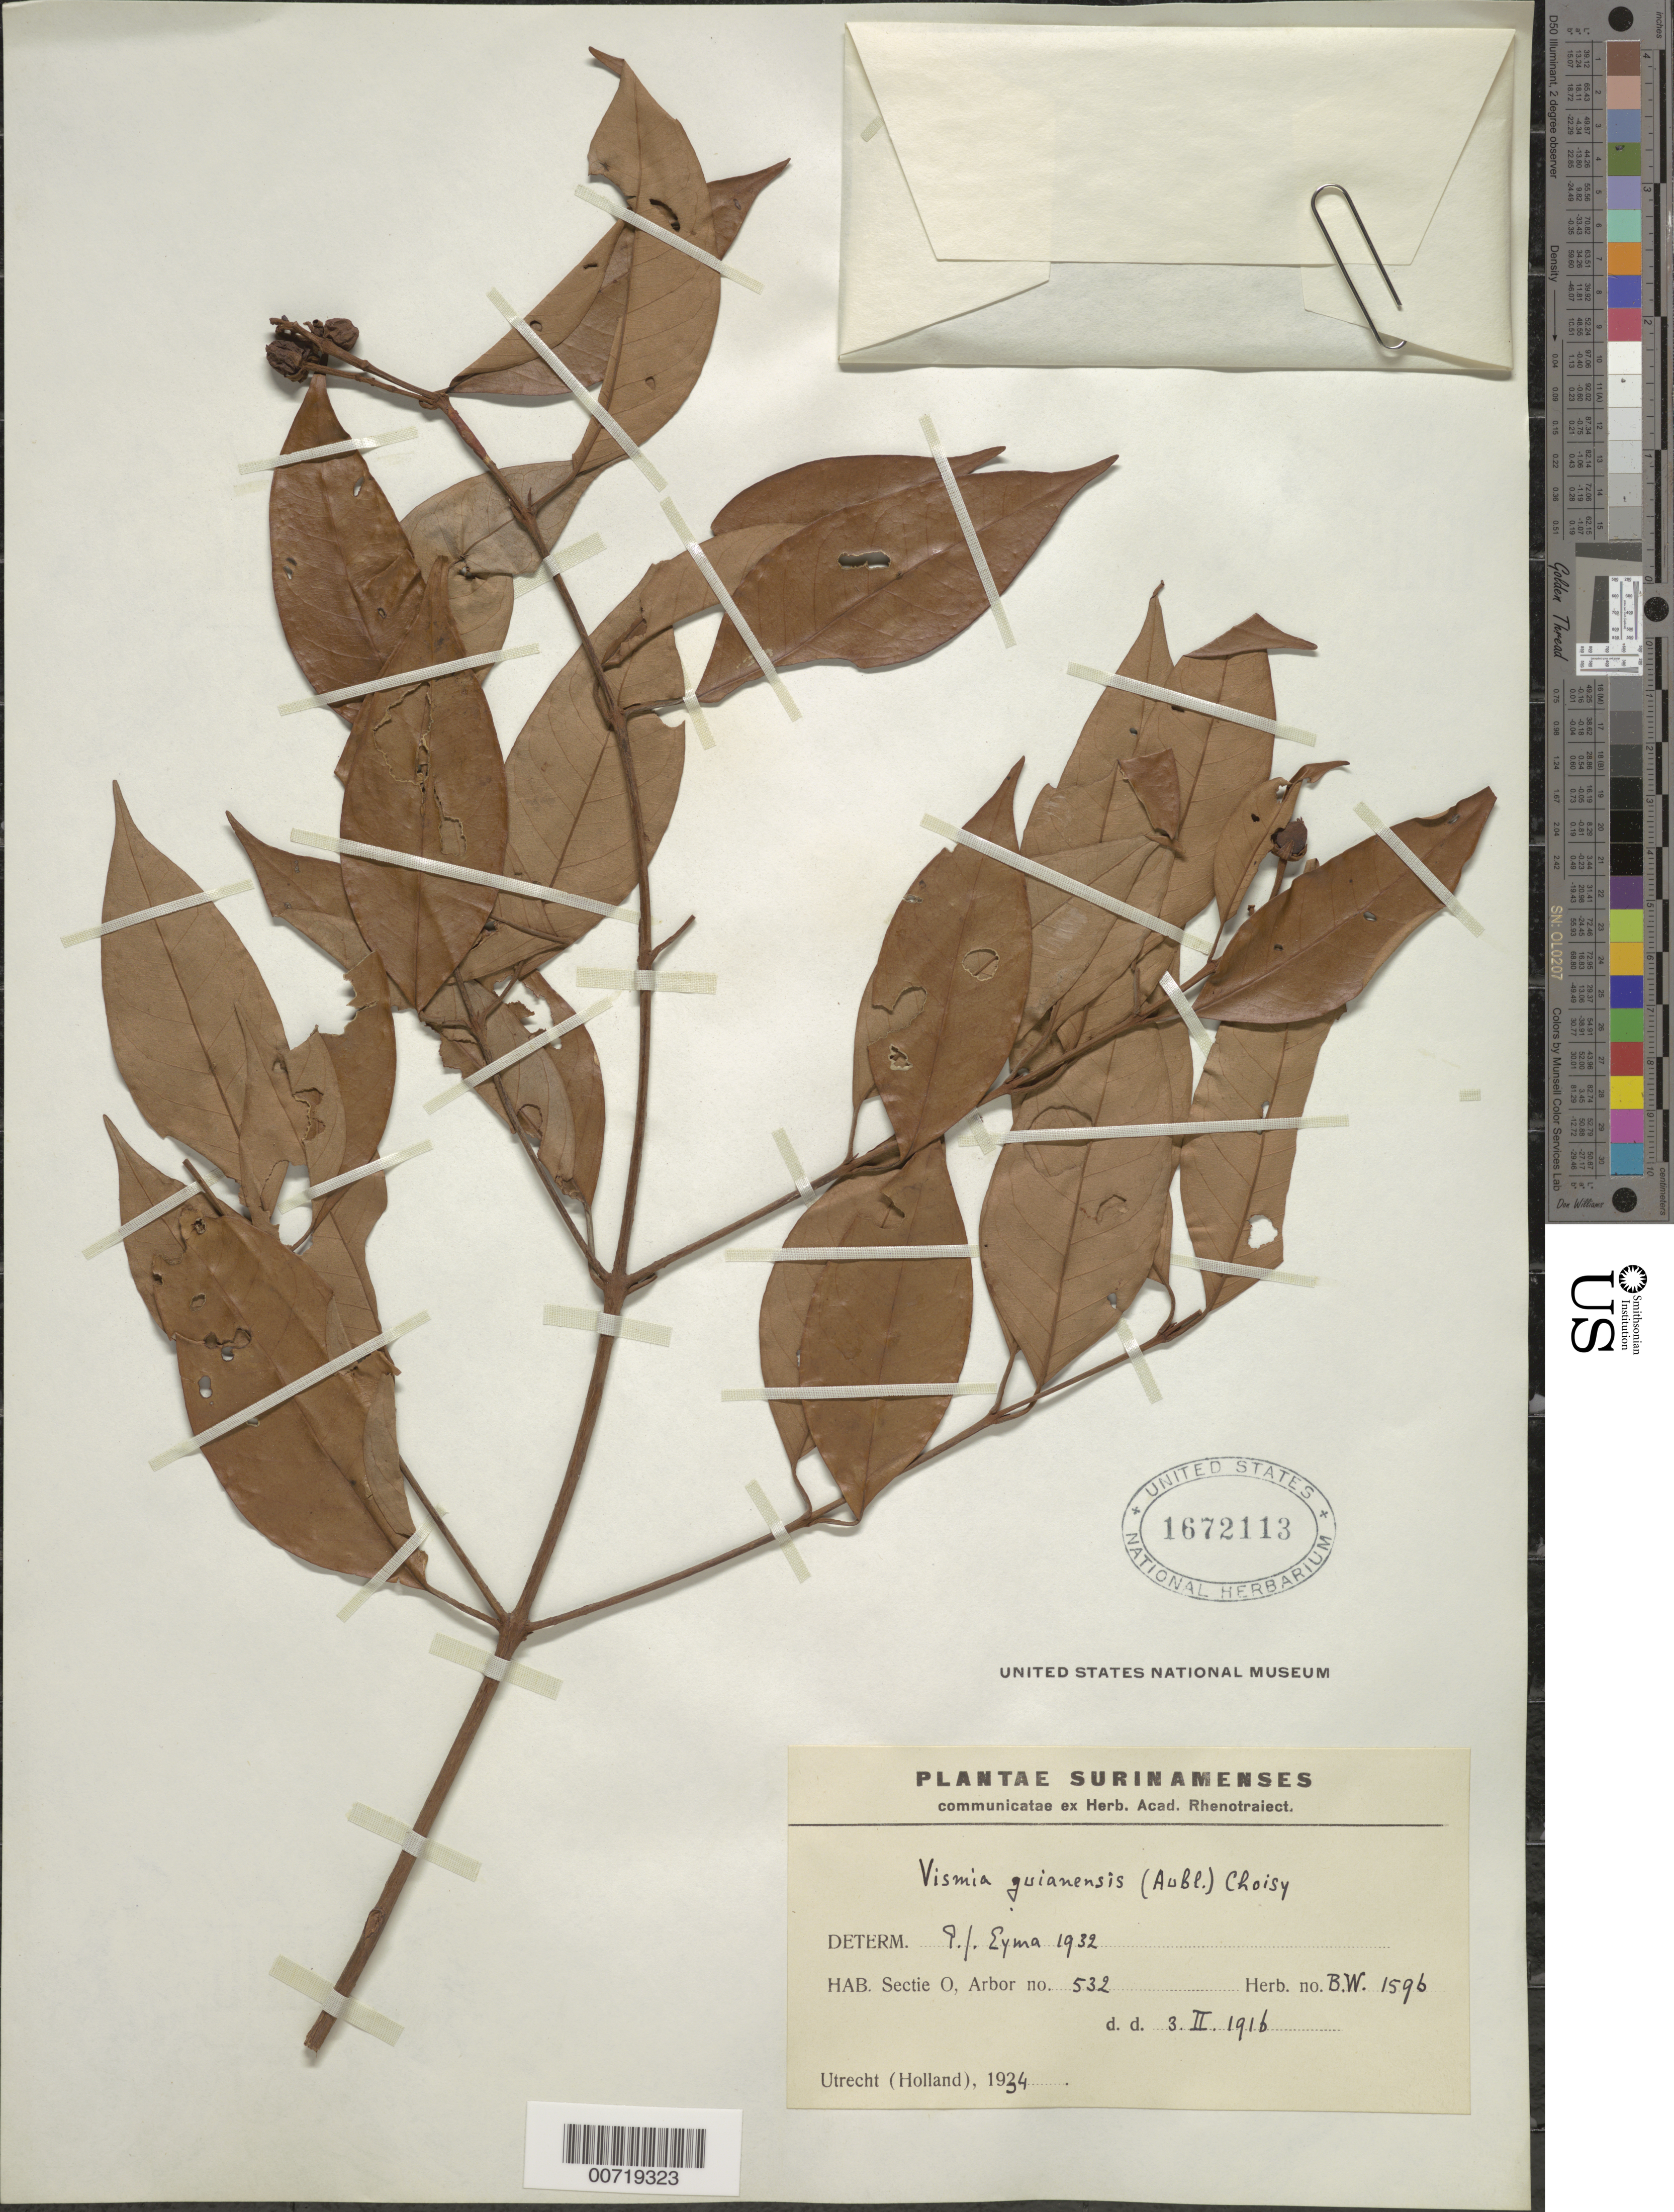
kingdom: Plantae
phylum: Tracheophyta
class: Magnoliopsida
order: Malpighiales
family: Hypericaceae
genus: Vismia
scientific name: Vismia guianensis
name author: (Aubl.) Pers.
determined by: Eyma, P. J.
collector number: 1596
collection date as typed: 3-Feb-16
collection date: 1916-02-03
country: Suriname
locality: Sectie O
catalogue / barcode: US 1672113